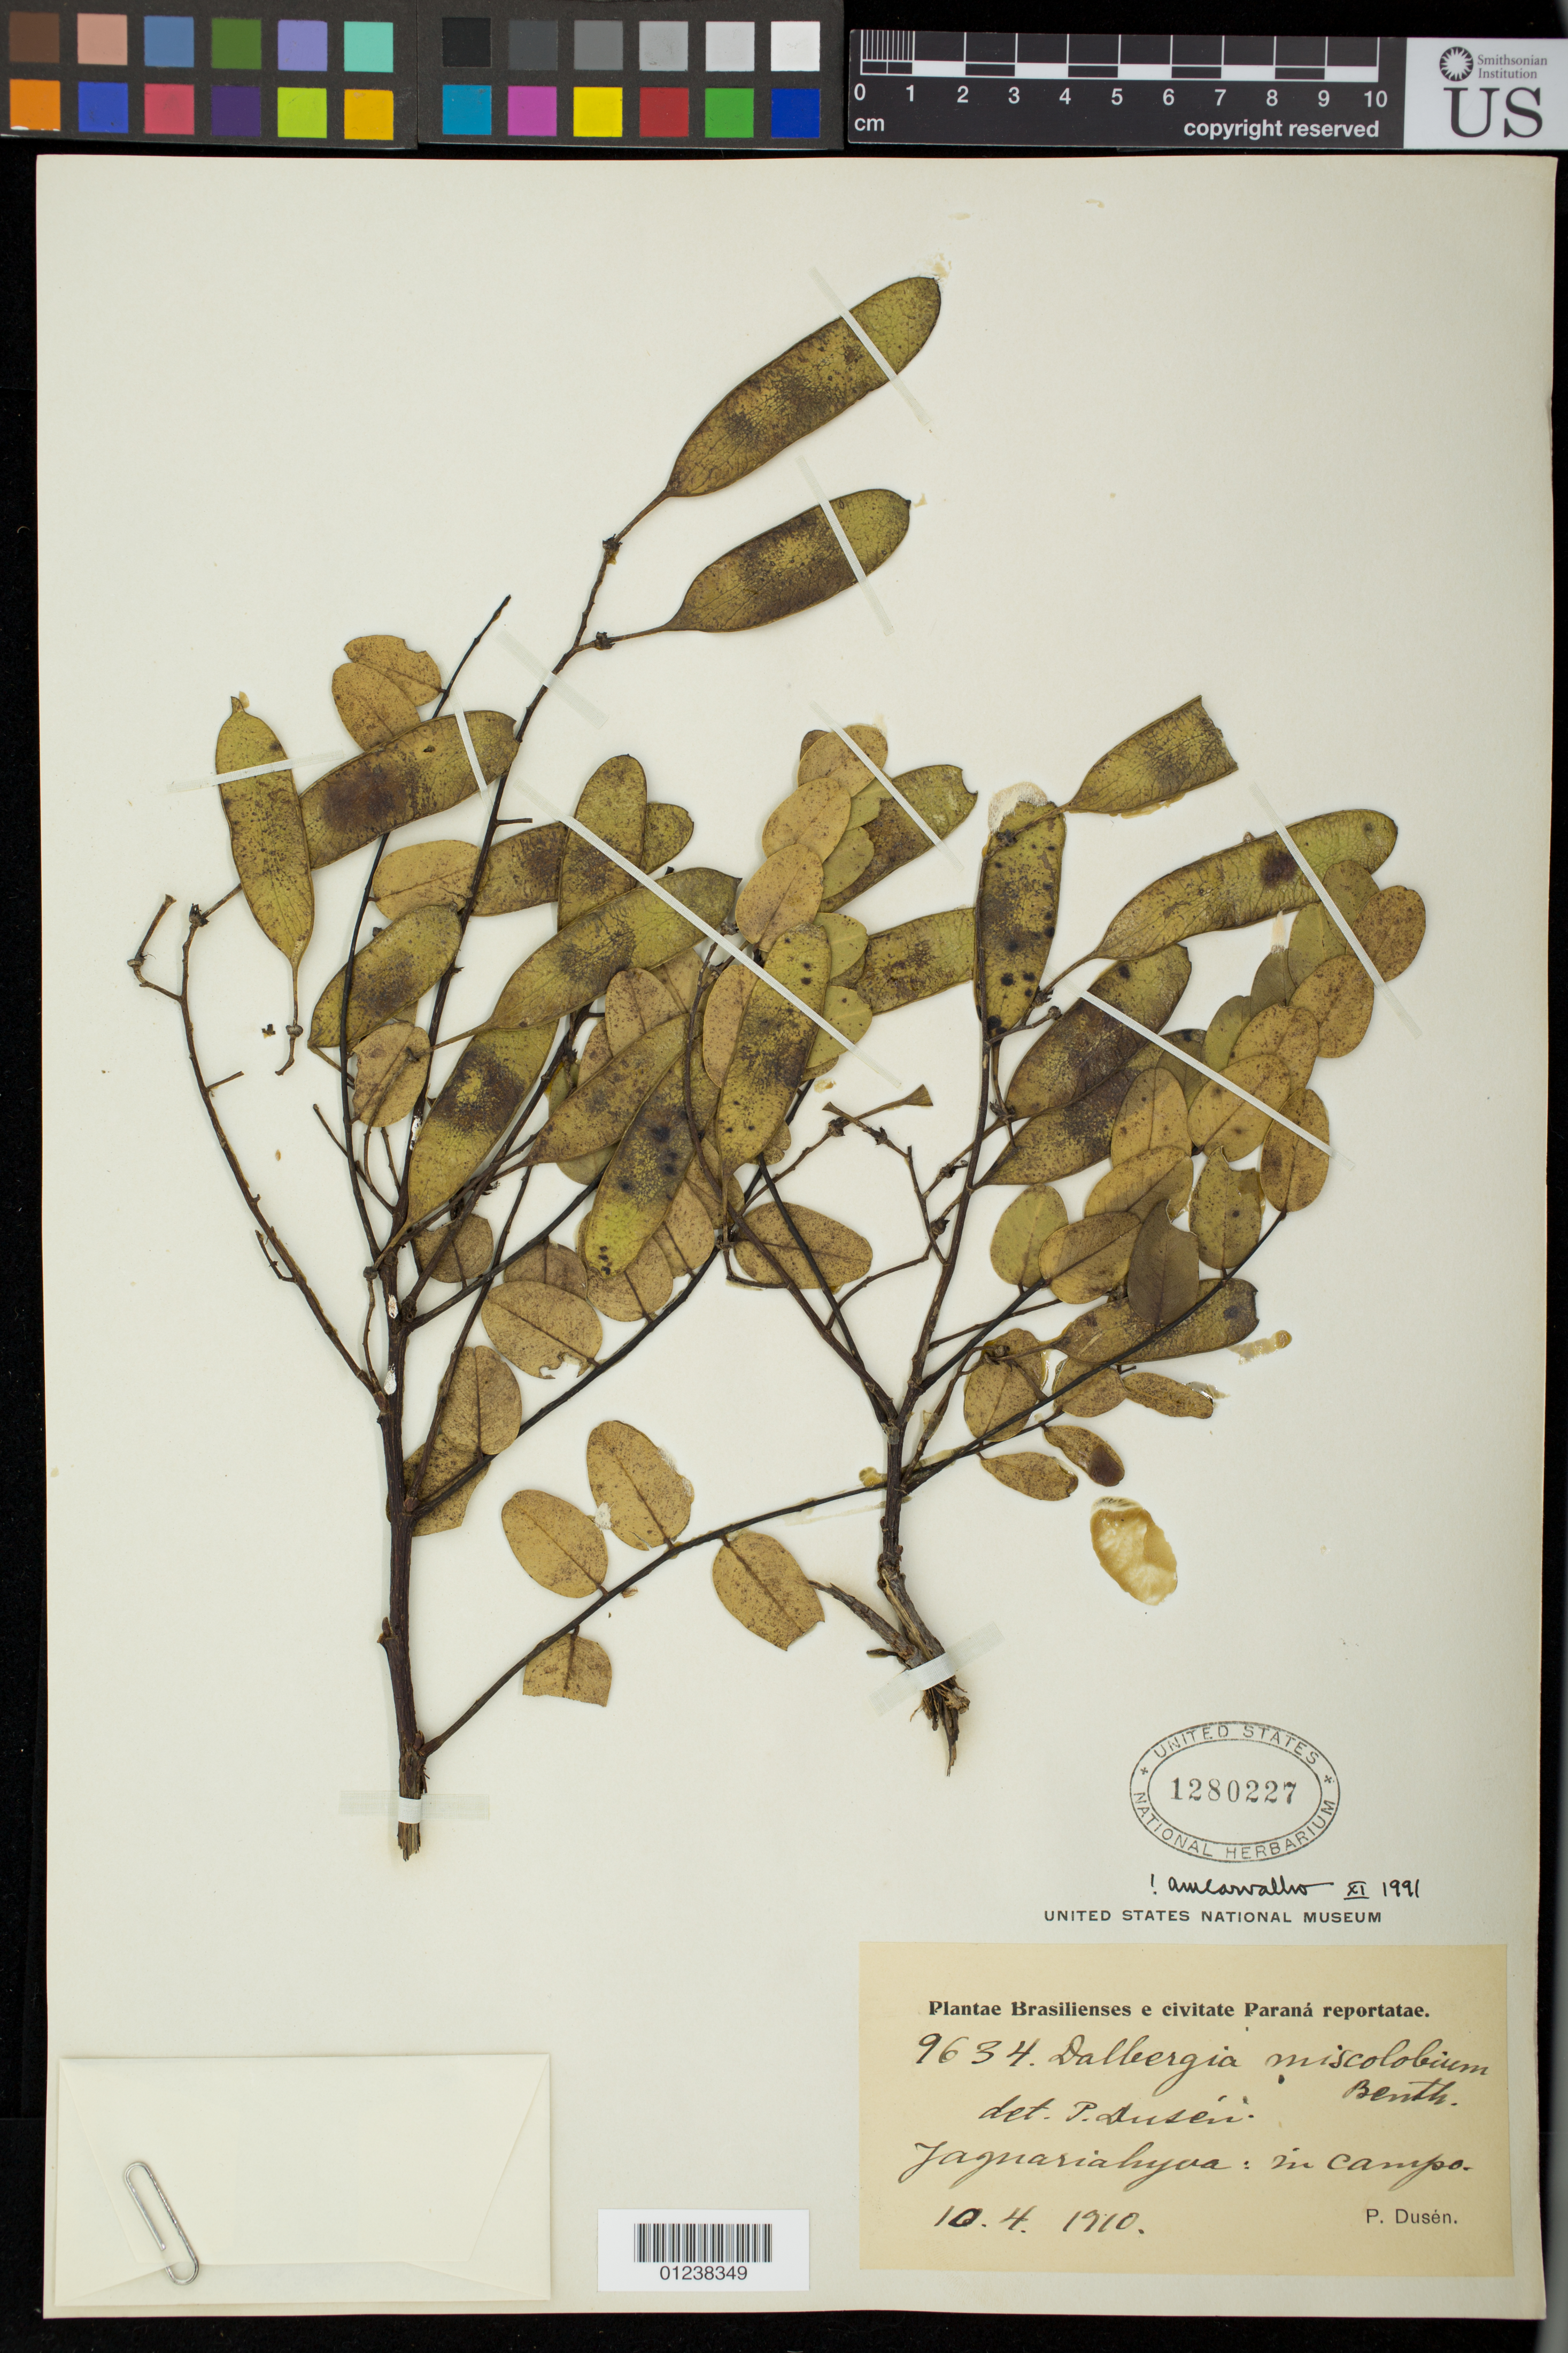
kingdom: Plantae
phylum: Tracheophyta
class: Magnoliopsida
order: Fabales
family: Fabaceae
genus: Dalbergia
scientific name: Dalbergia miscolobium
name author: Benth.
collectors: P. Dusén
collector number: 9634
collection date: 1910-10-04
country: Brazil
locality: Plantae Brasilienses e civitate Parana reportate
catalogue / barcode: US 1280227